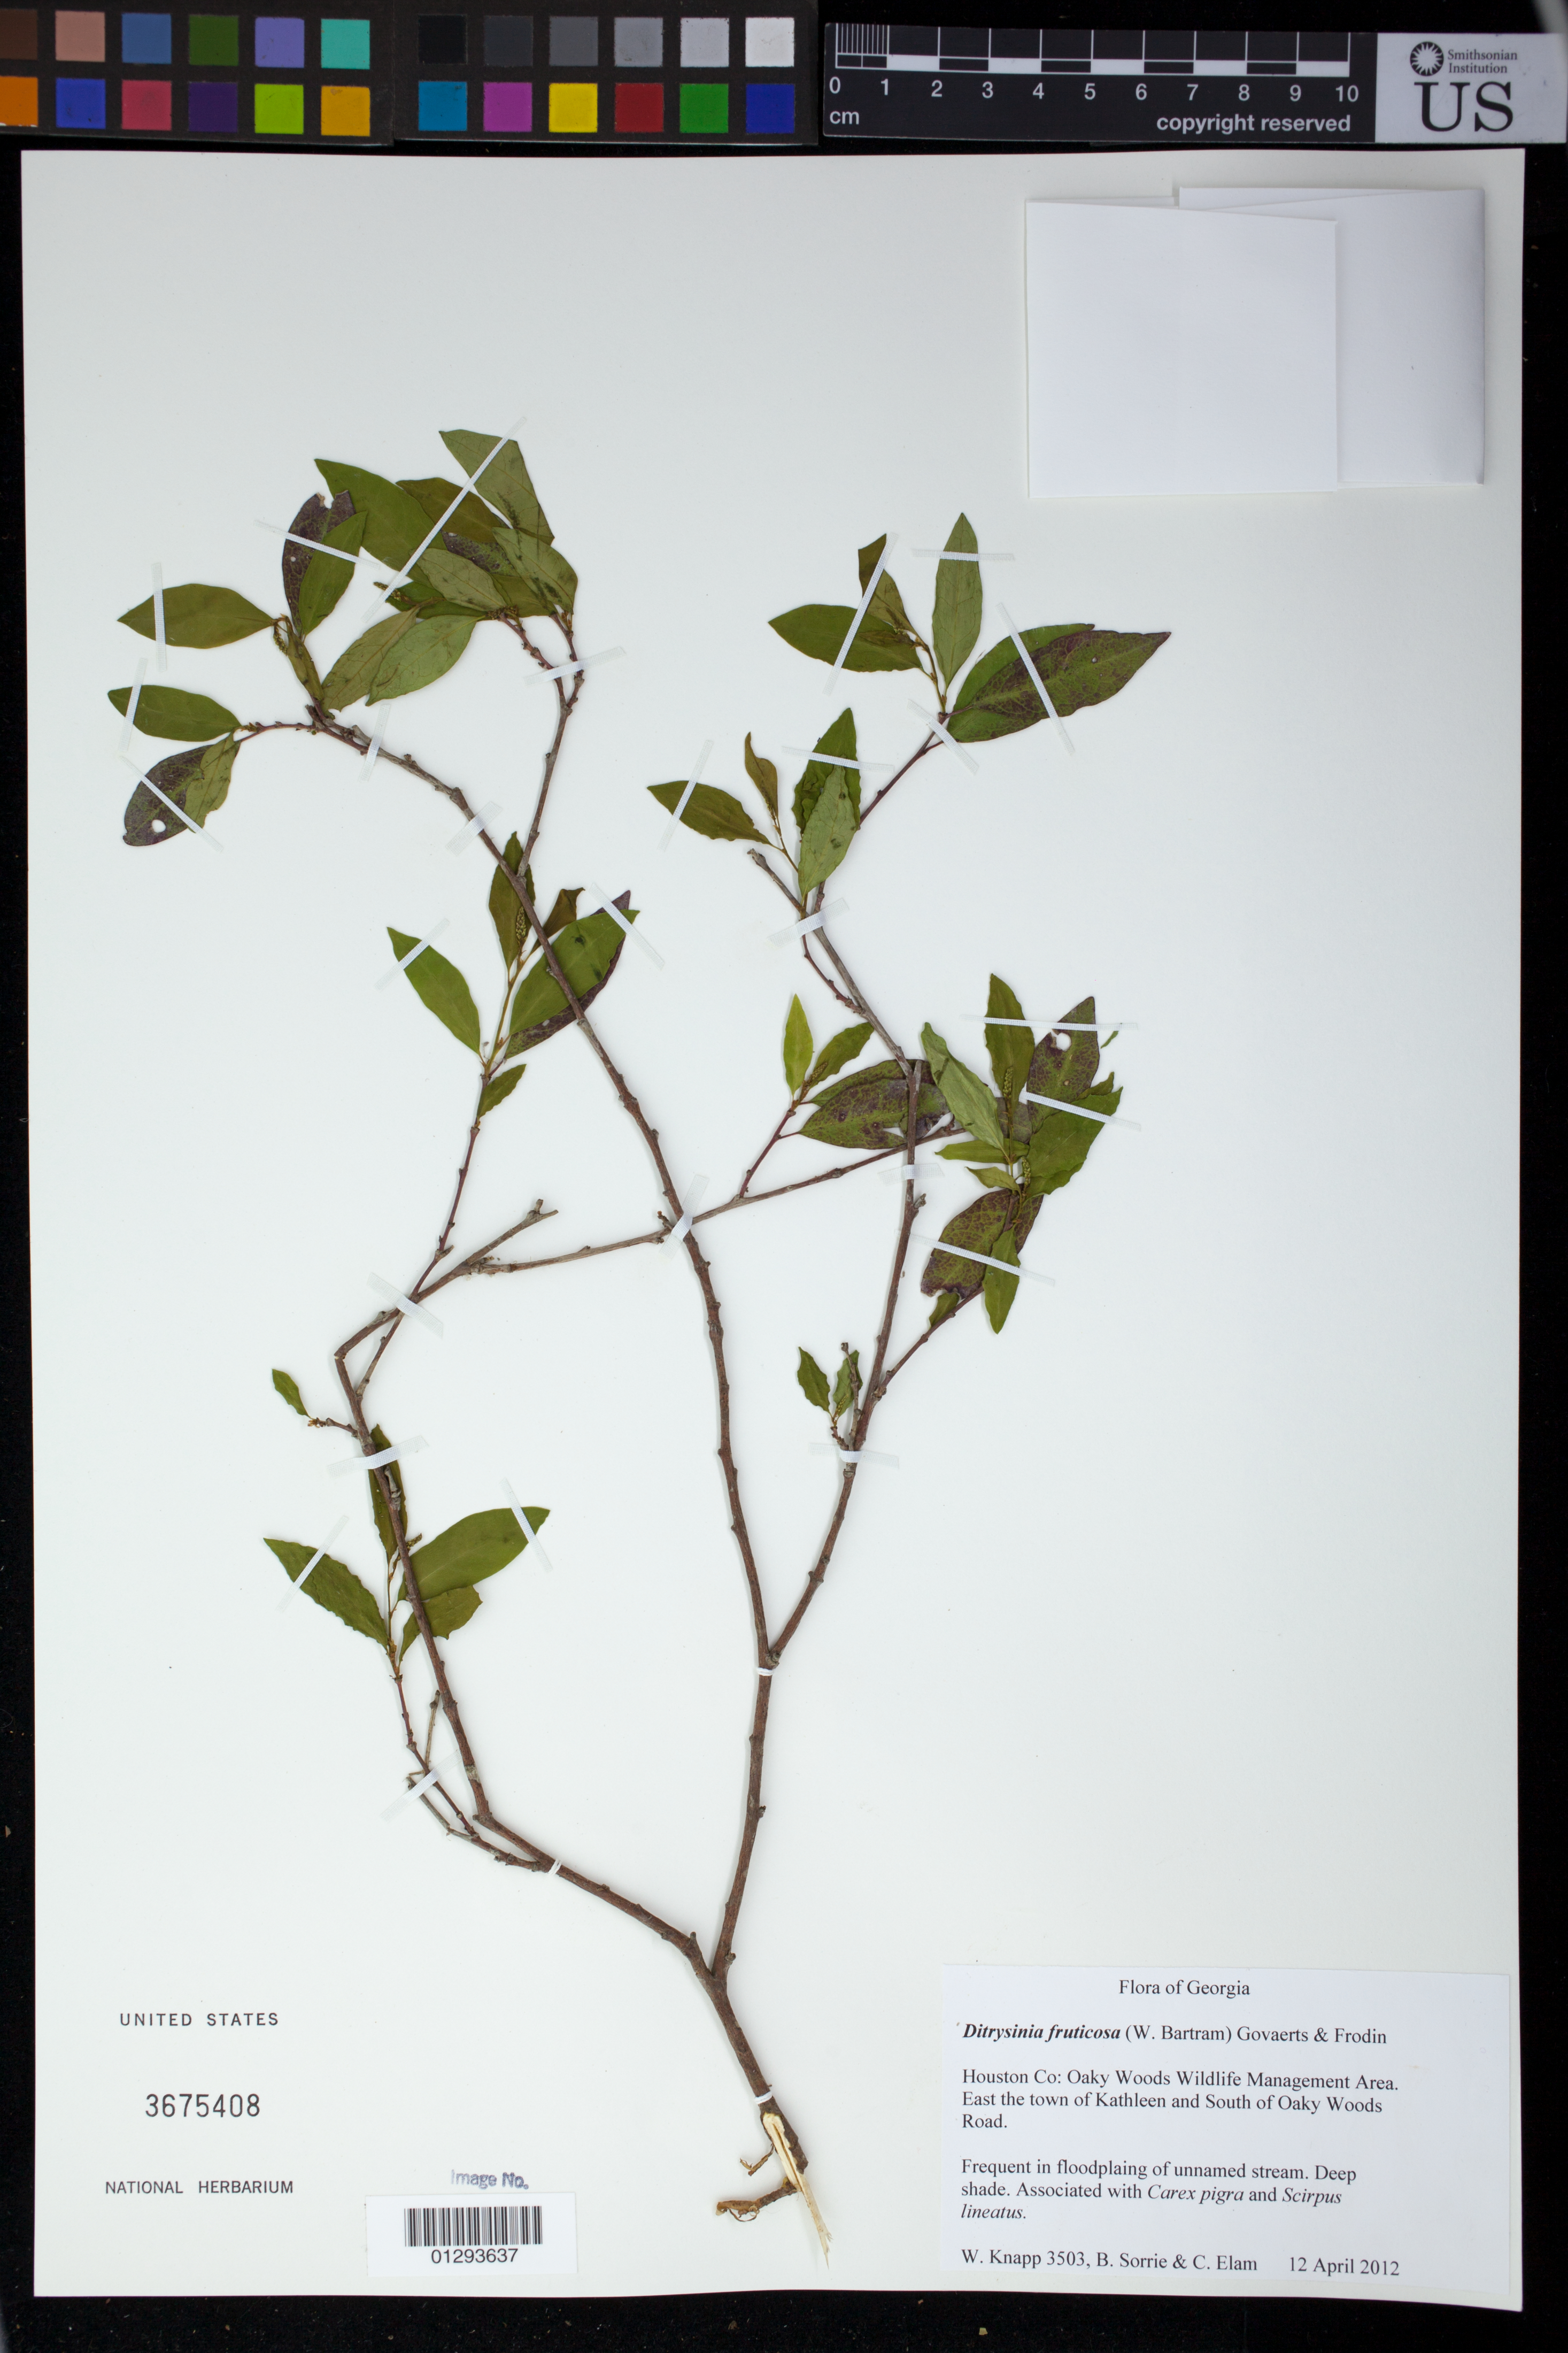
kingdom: Plantae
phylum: Tracheophyta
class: Magnoliopsida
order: Malpighiales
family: Euphorbiaceae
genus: Sebastiania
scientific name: Sebastiania fruticosa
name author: (Bartram) Fernald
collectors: W. Knapp, B. Sorrie & C. Elam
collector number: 3503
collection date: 2012-04-12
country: United States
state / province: Georgia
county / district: Houston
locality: Oaky Woods Wildlife Management Area. East the town of Kathleen and South of Oaky Woods Road.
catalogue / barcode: US 3675408